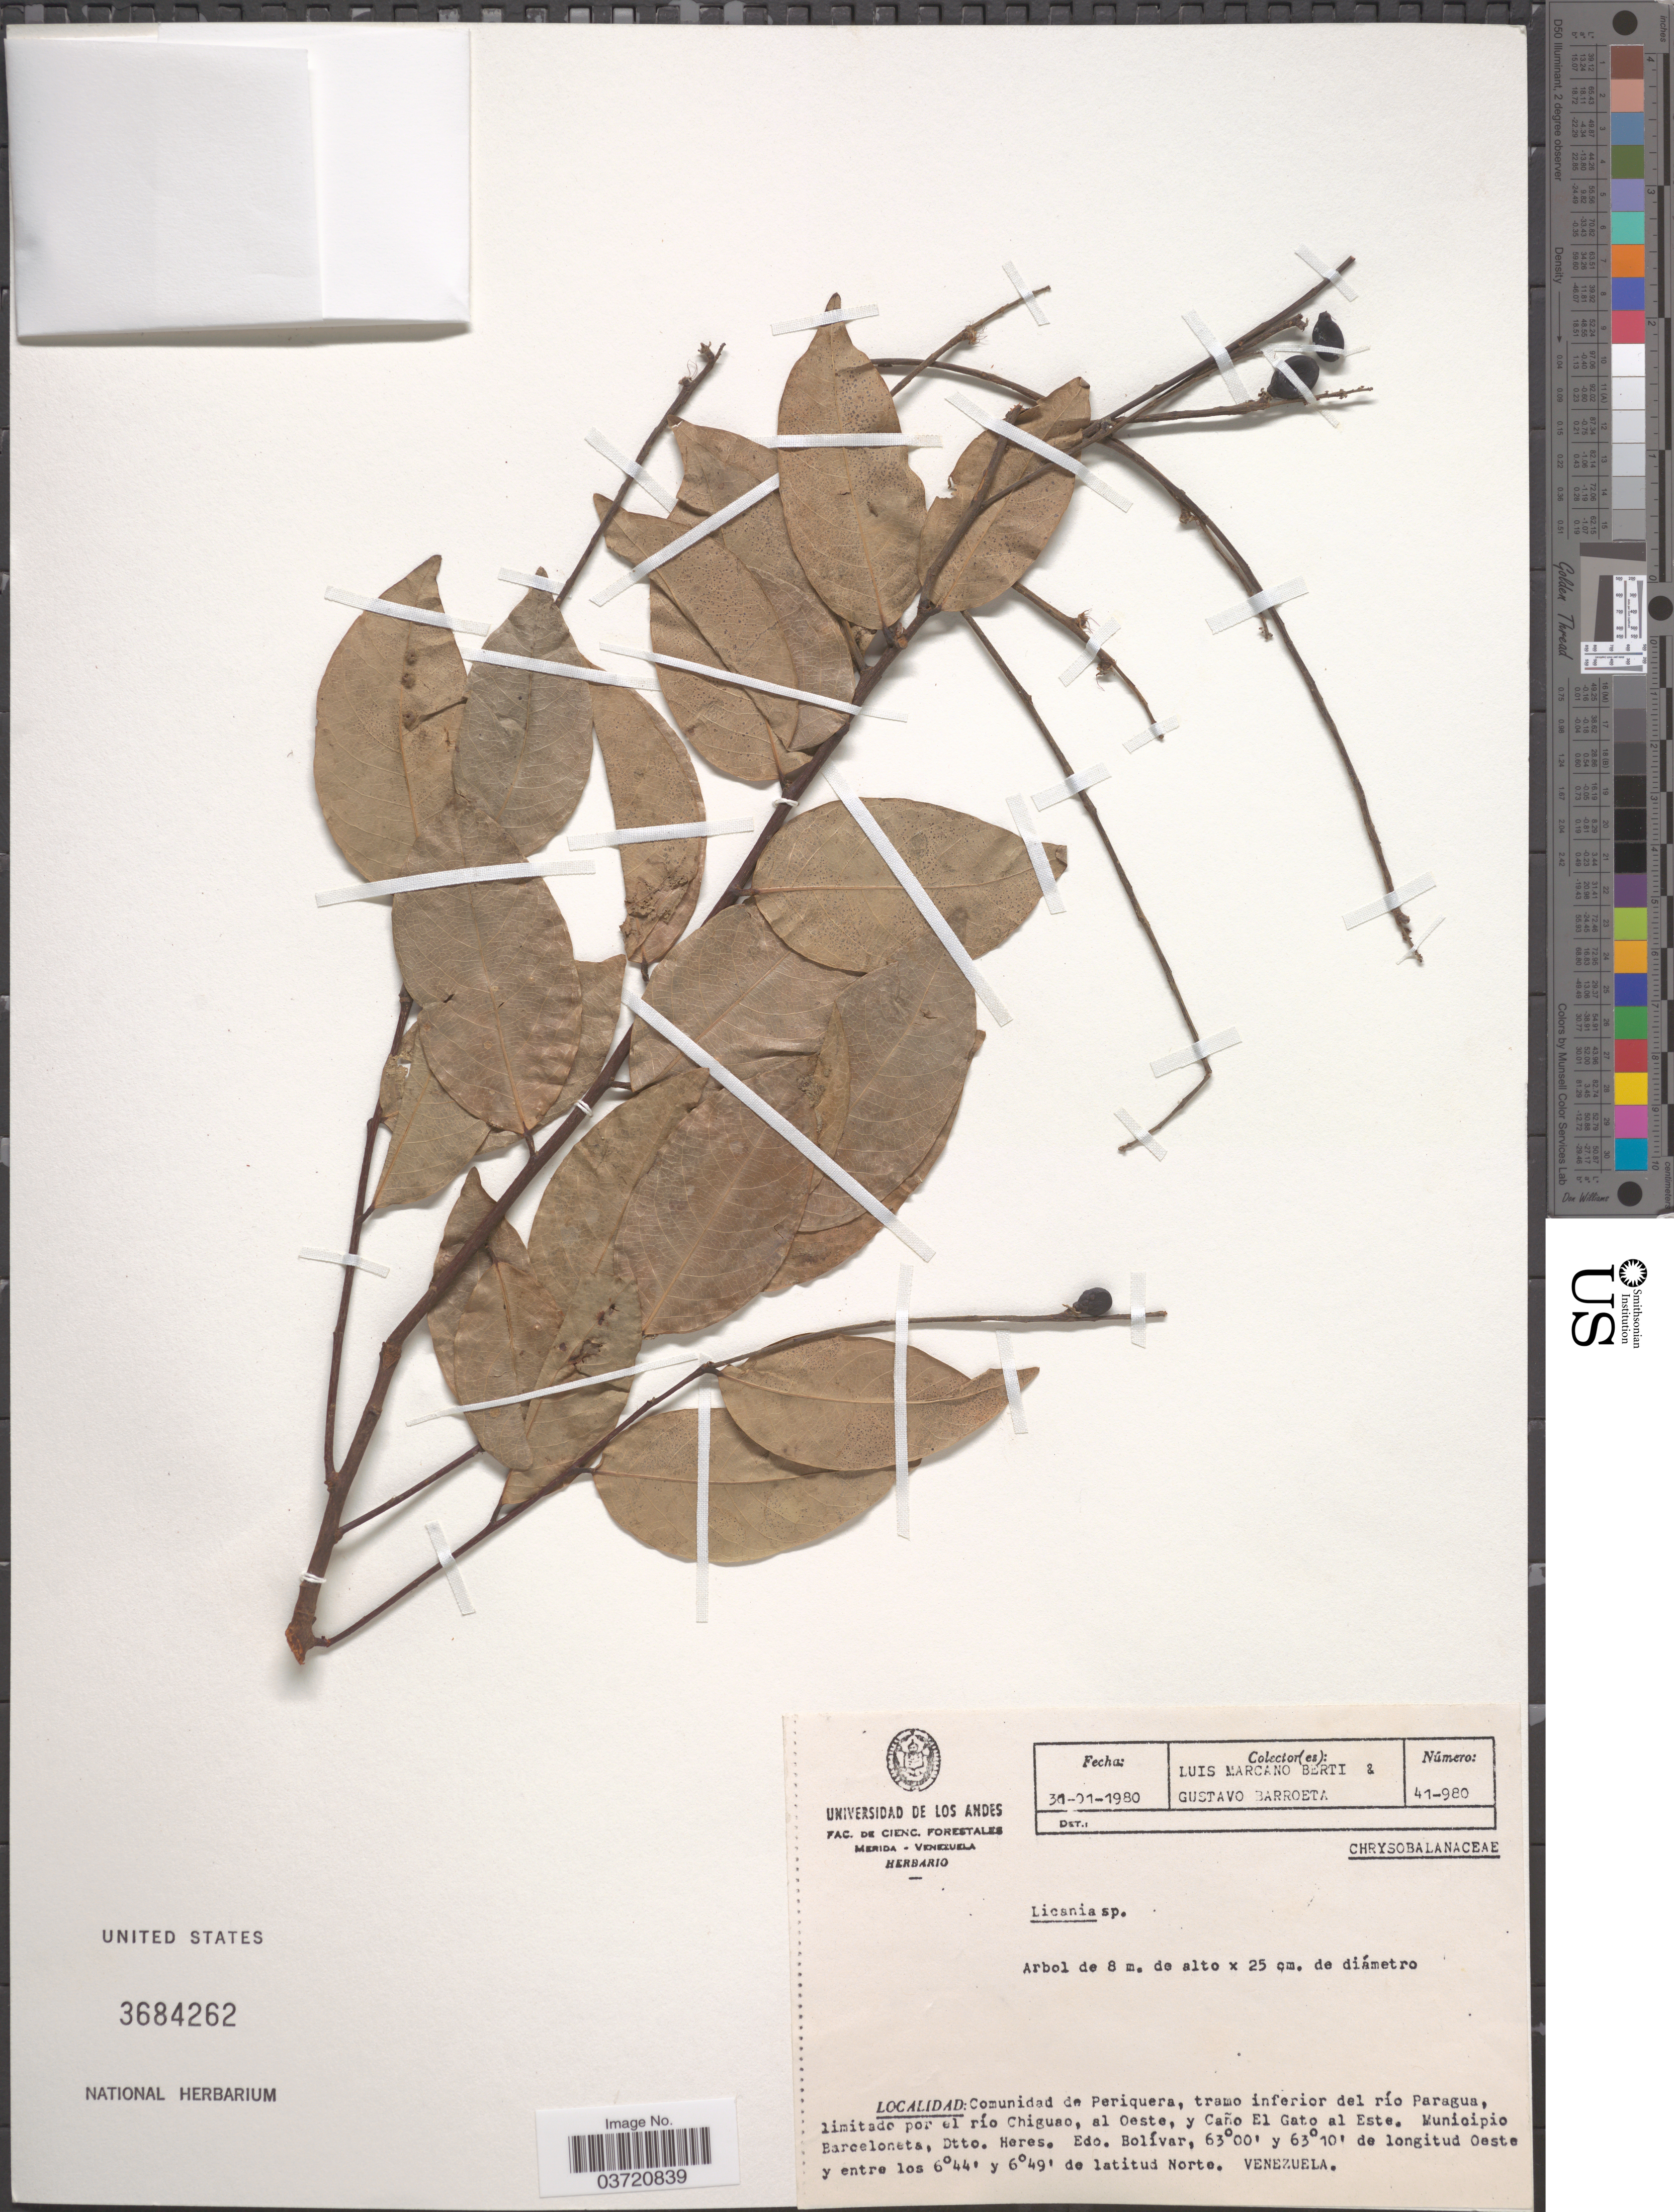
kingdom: Plantae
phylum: Tracheophyta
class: Magnoliopsida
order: Malpighiales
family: Chrysobalanaceae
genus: Licania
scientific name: Licania sp.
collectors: L. Marcano-Berti & G. Barroeta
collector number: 41-980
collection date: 1980-01-31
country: Venezuela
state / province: Bolivar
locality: Comunidad de Periquera, tramo inferior del río Paragua, limitado por el río Chiguao, al Oeste, y Caño El Gato al Este. Municipio Barceloneta, Dtto. Heres.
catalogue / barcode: US 3684262